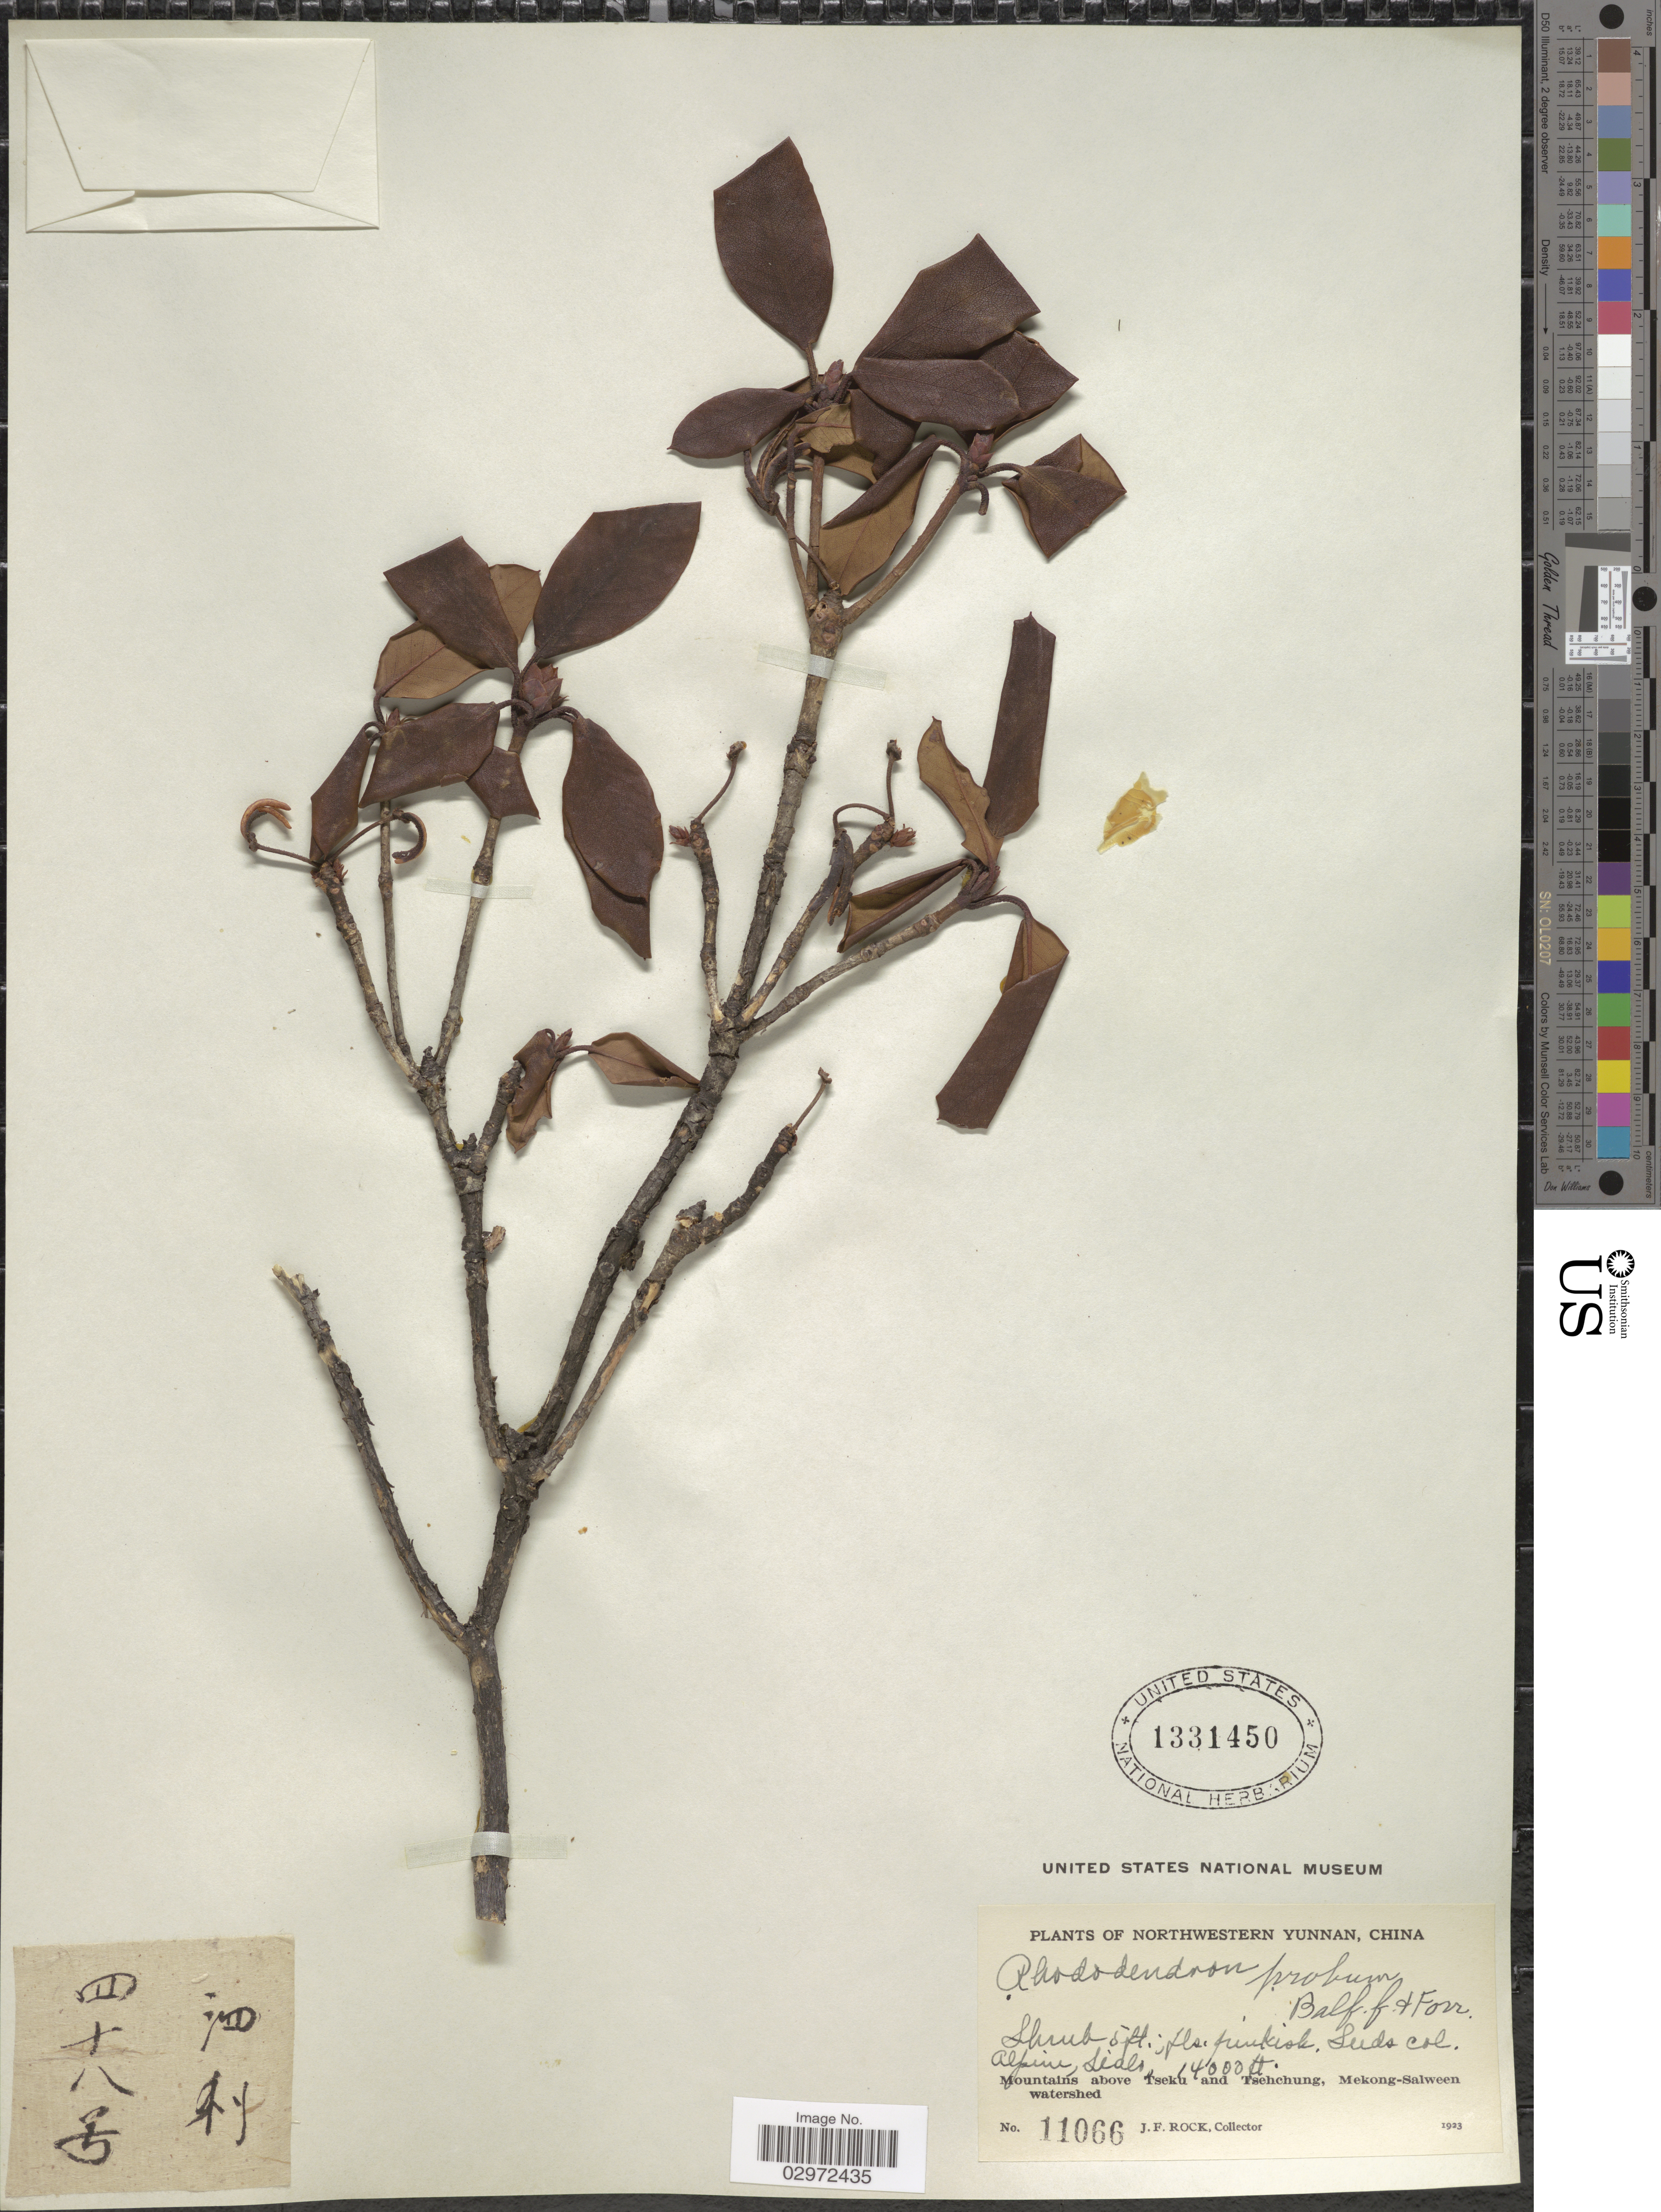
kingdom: Plantae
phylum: Tracheophyta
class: Magnoliopsida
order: Ericales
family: Ericaceae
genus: Rhododendron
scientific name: Rhododendron probum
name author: Balf. f. & Forrest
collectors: J. Rock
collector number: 11066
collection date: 1923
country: China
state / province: Yunnan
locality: Northwestern Yunnan, Mountains above Tseku and Tsehchung, Mekong-Salween watershed.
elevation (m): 4267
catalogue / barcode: US 1331450